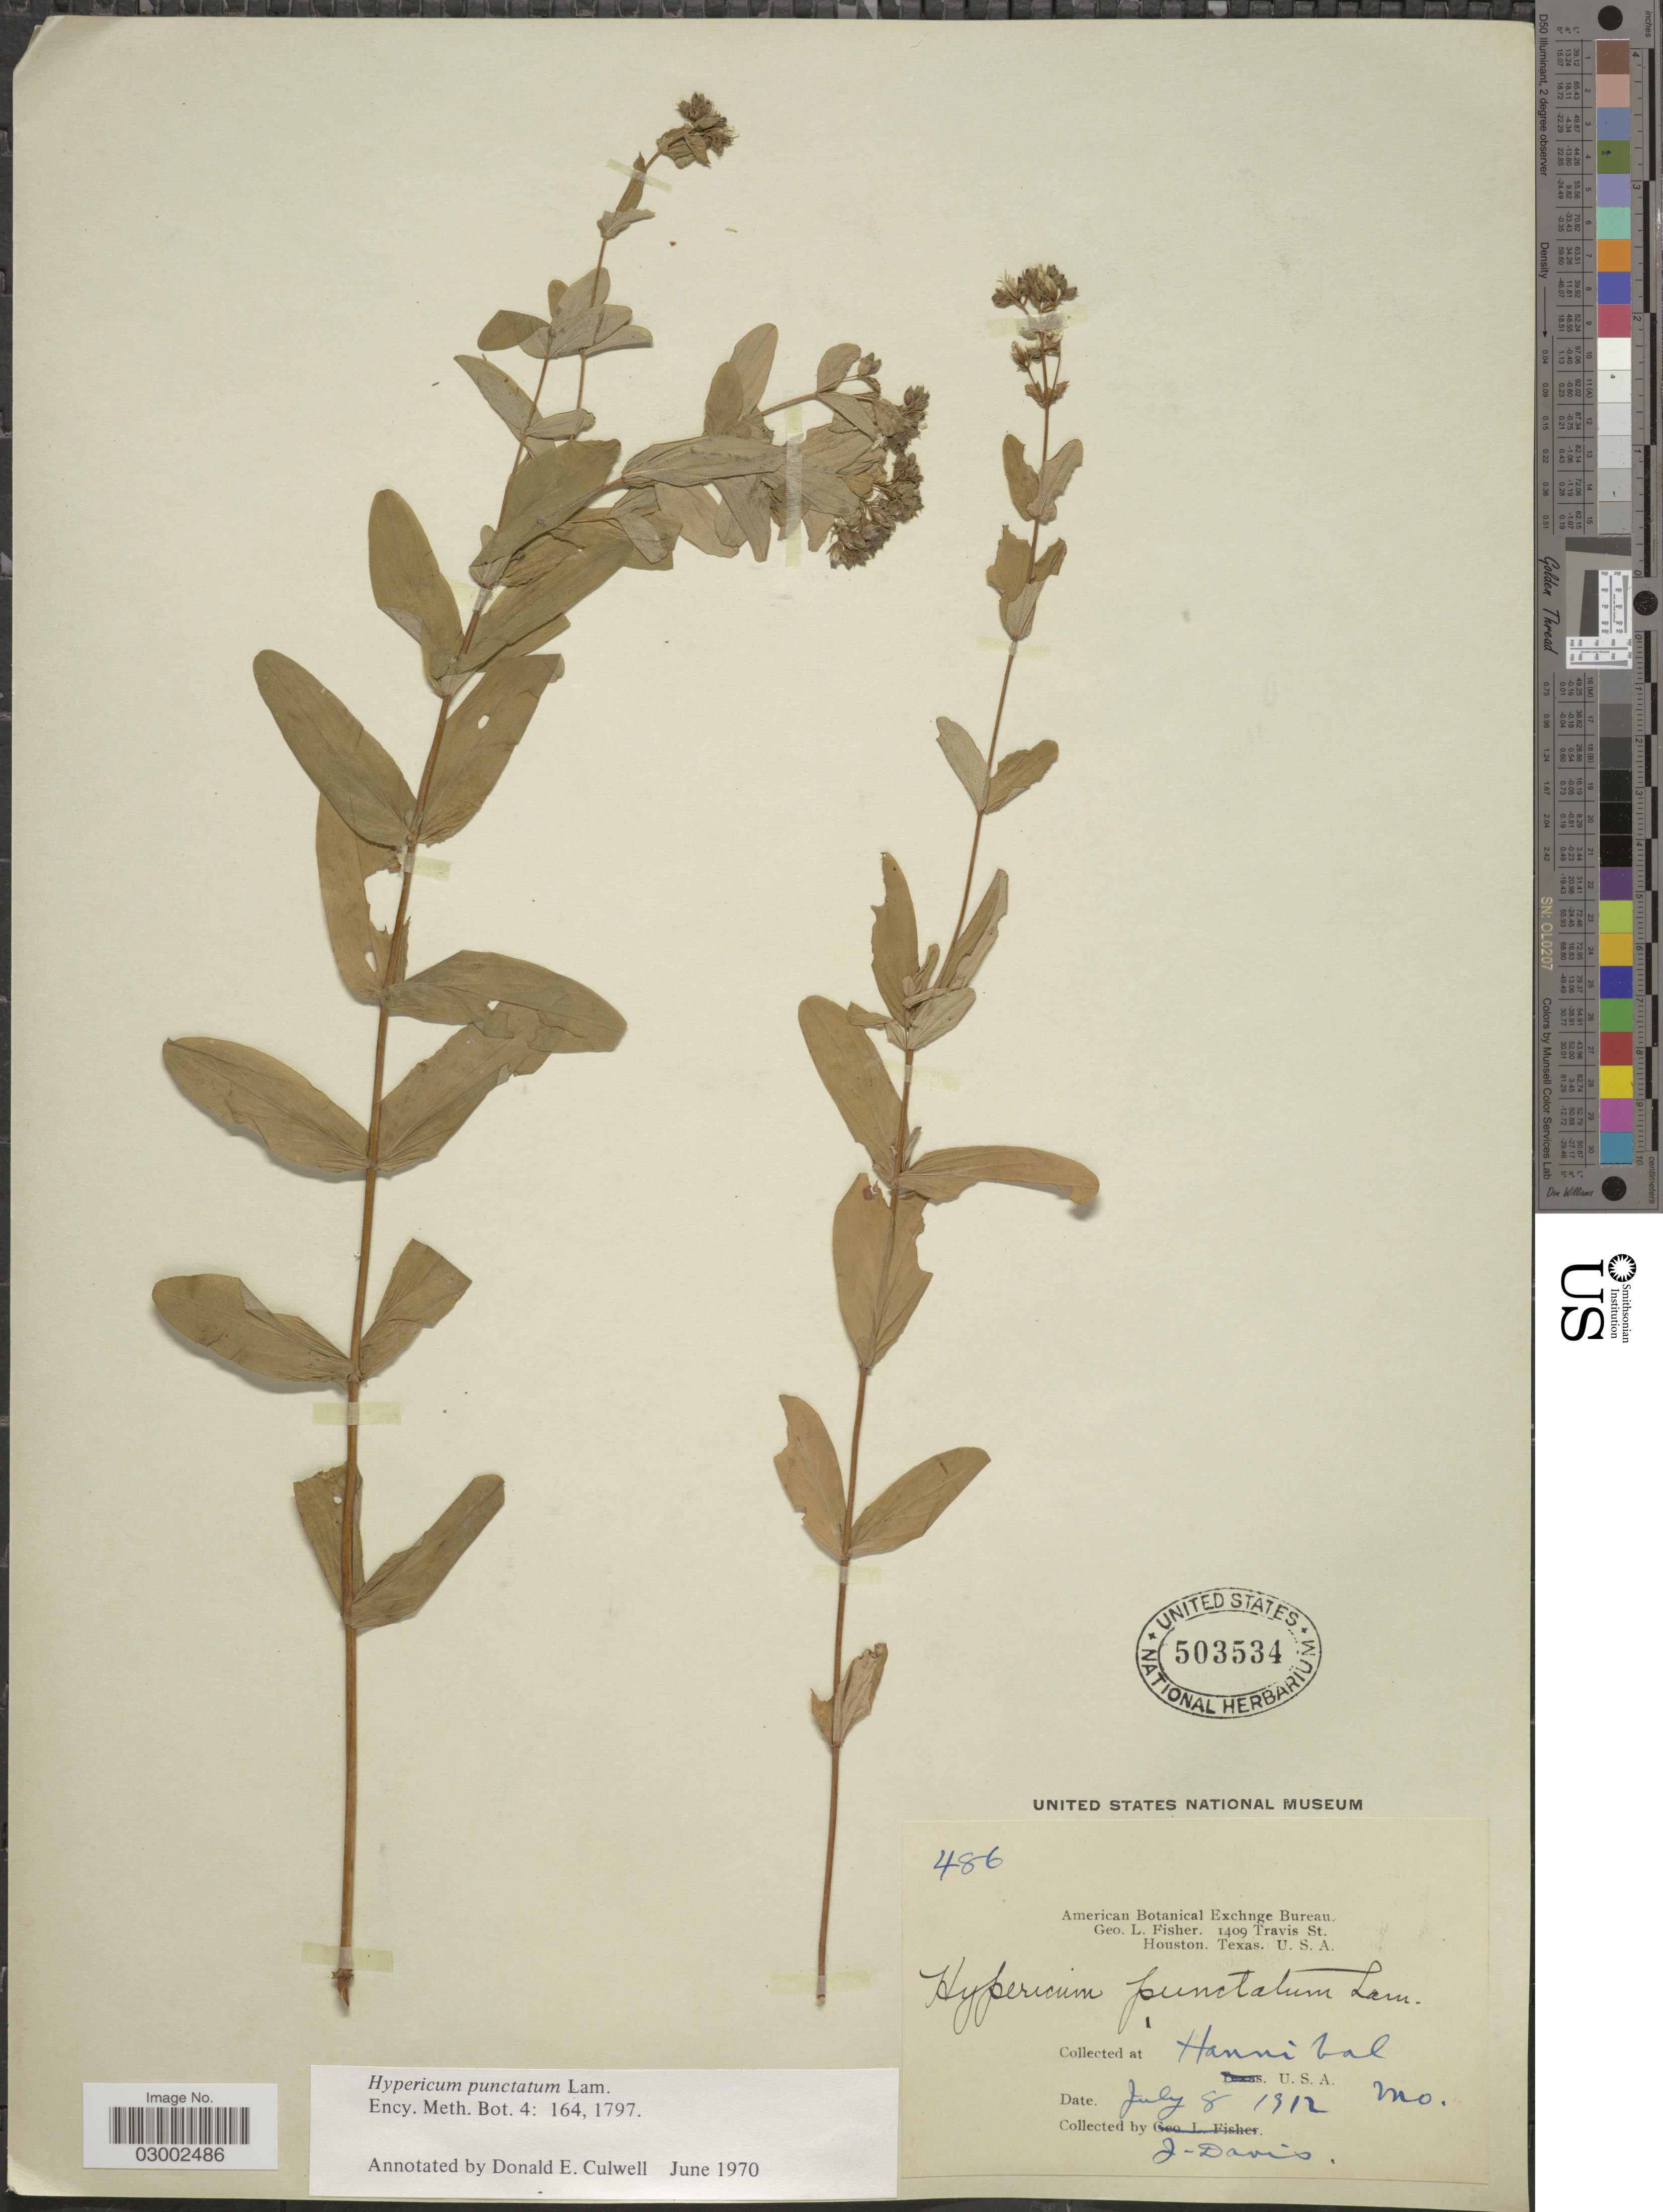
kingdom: Plantae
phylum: Tracheophyta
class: Magnoliopsida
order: Malpighiales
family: Hypericaceae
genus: Hypericum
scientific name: Hypericum punctatum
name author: Lam.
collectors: J. Davis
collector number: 486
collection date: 1912-07-08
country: United States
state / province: Missouri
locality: Hannibal. Mo.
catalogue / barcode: US 503534